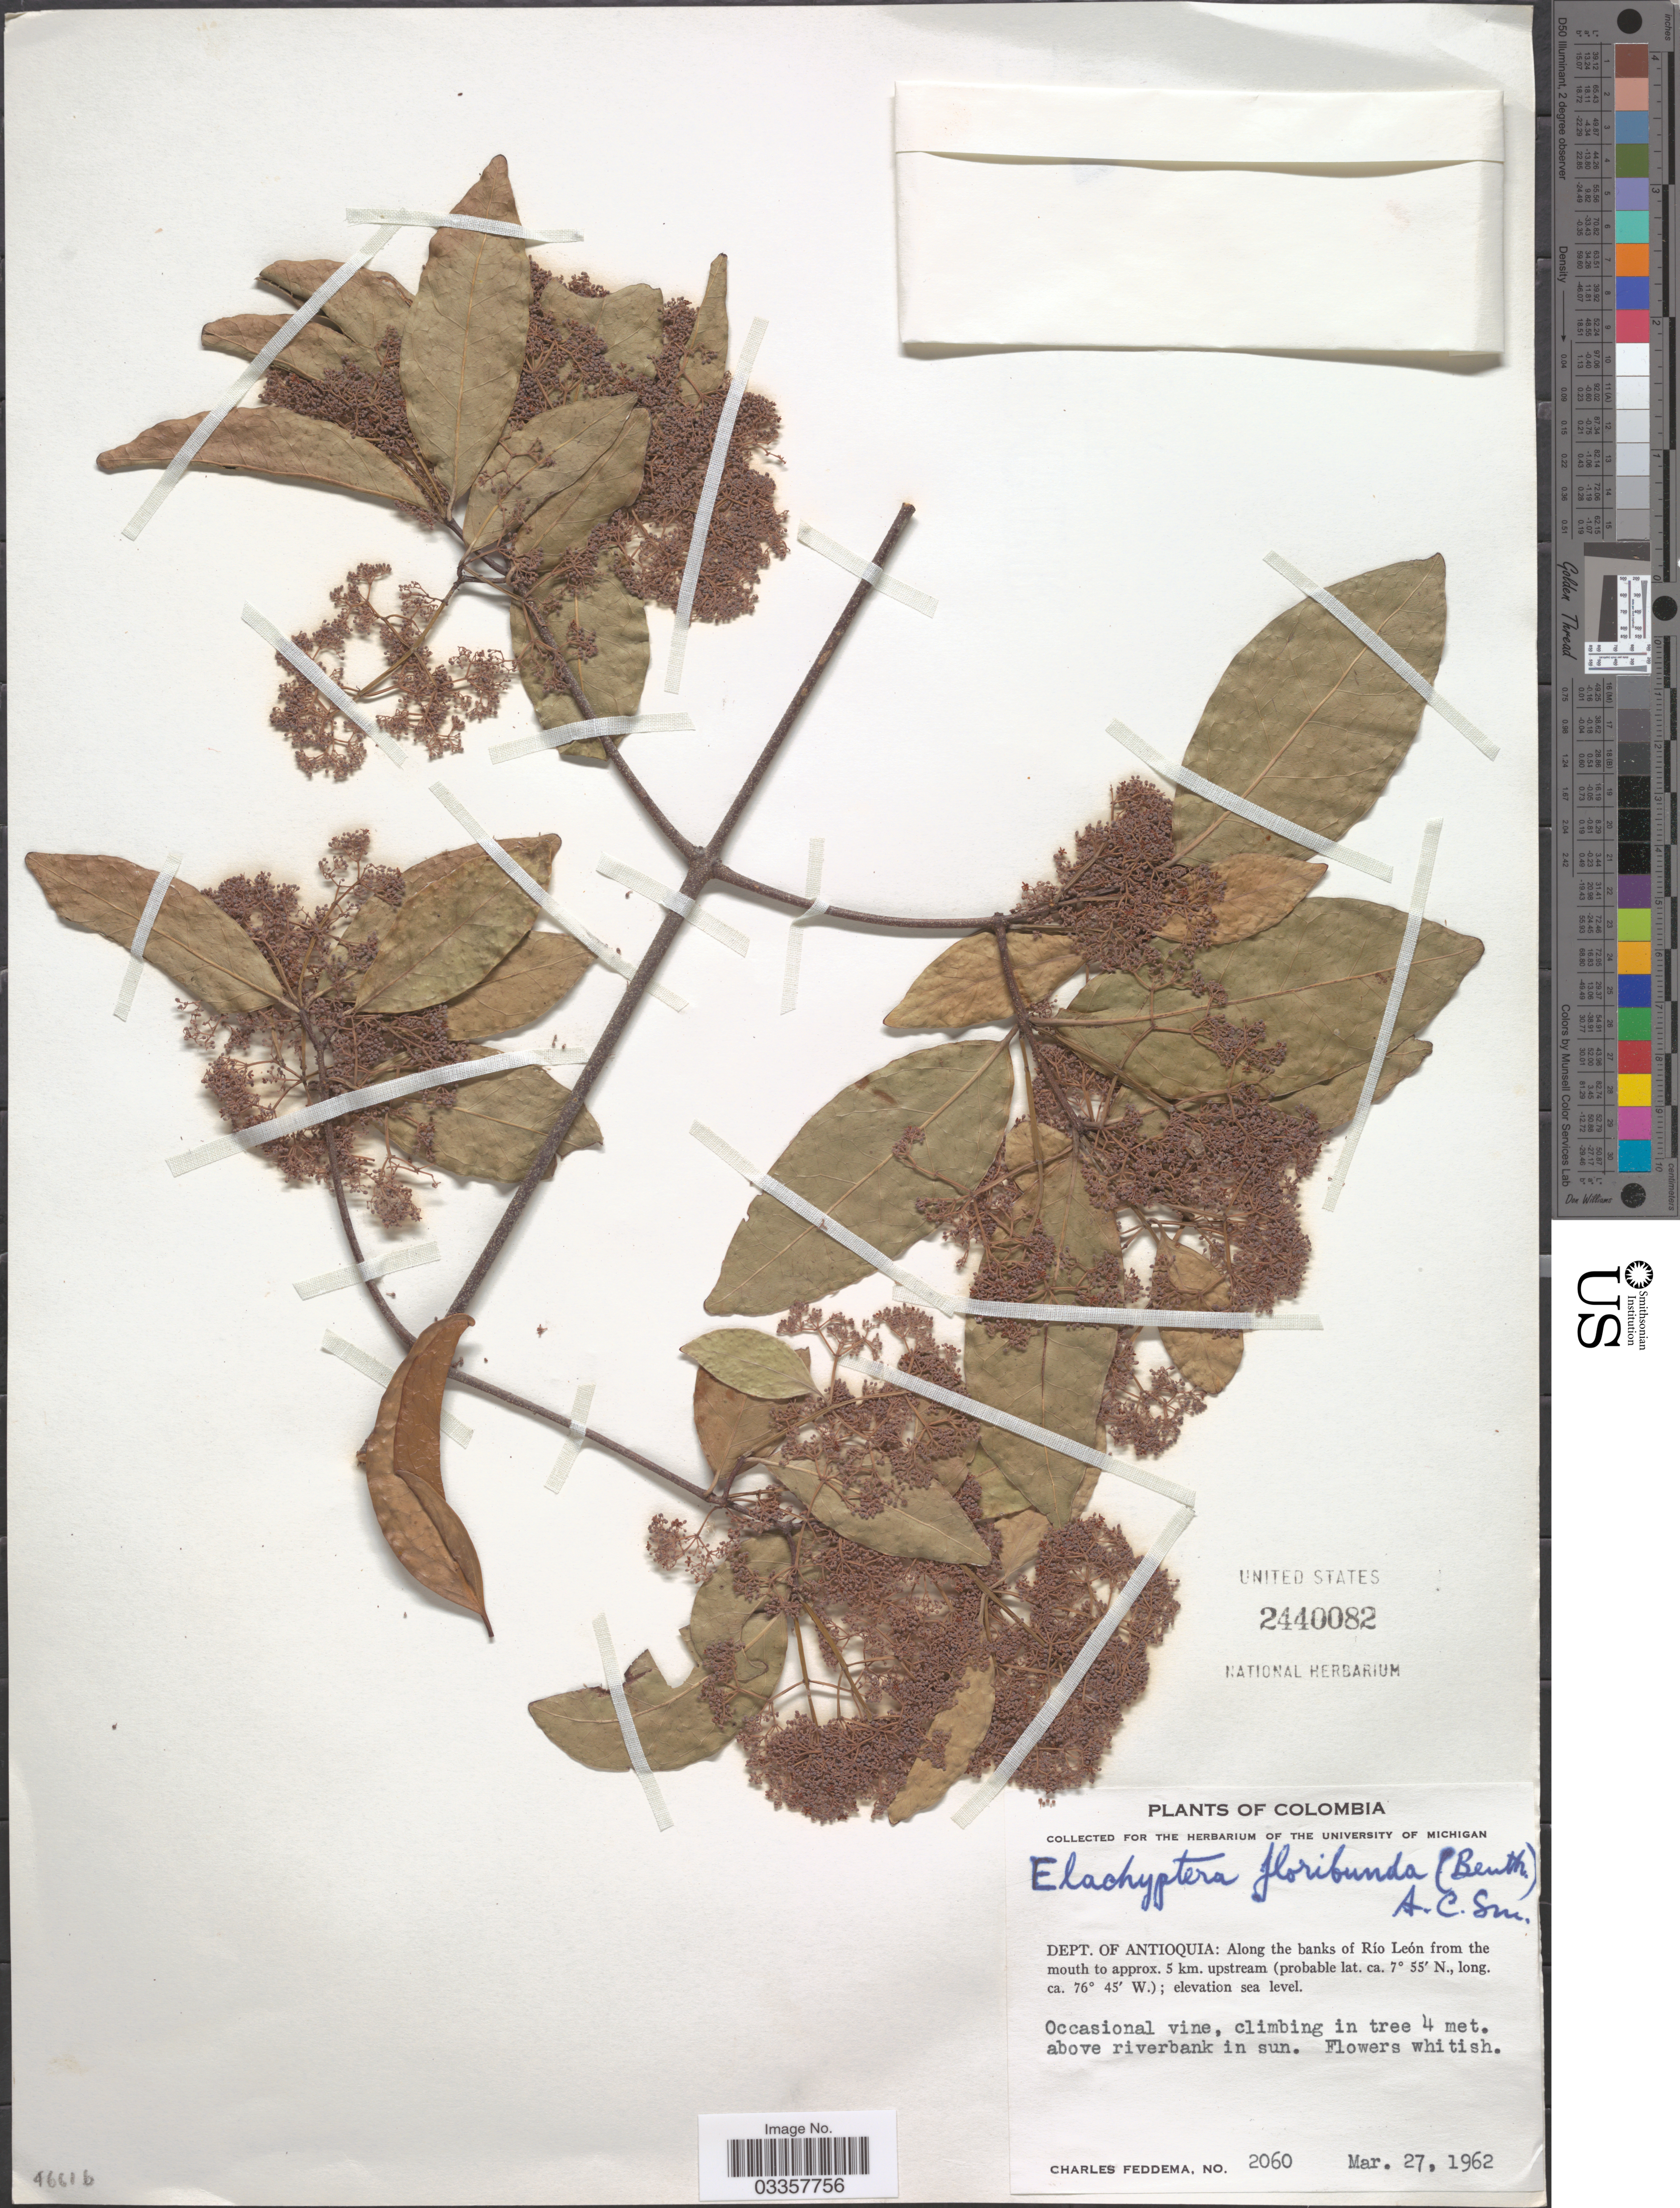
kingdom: Plantae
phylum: Tracheophyta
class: Magnoliopsida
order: Celastrales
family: Celastraceae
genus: Elachyptera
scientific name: Elachyptera floribunda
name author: (Benth.) A.C. Sm.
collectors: C. Feddema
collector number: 2060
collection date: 1962-03-27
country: Colombia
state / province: Antioquia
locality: Dept. of Antioquia: Along the banks of Río León from the mouth to approx. 5 km. upstream.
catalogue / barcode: US 2440082